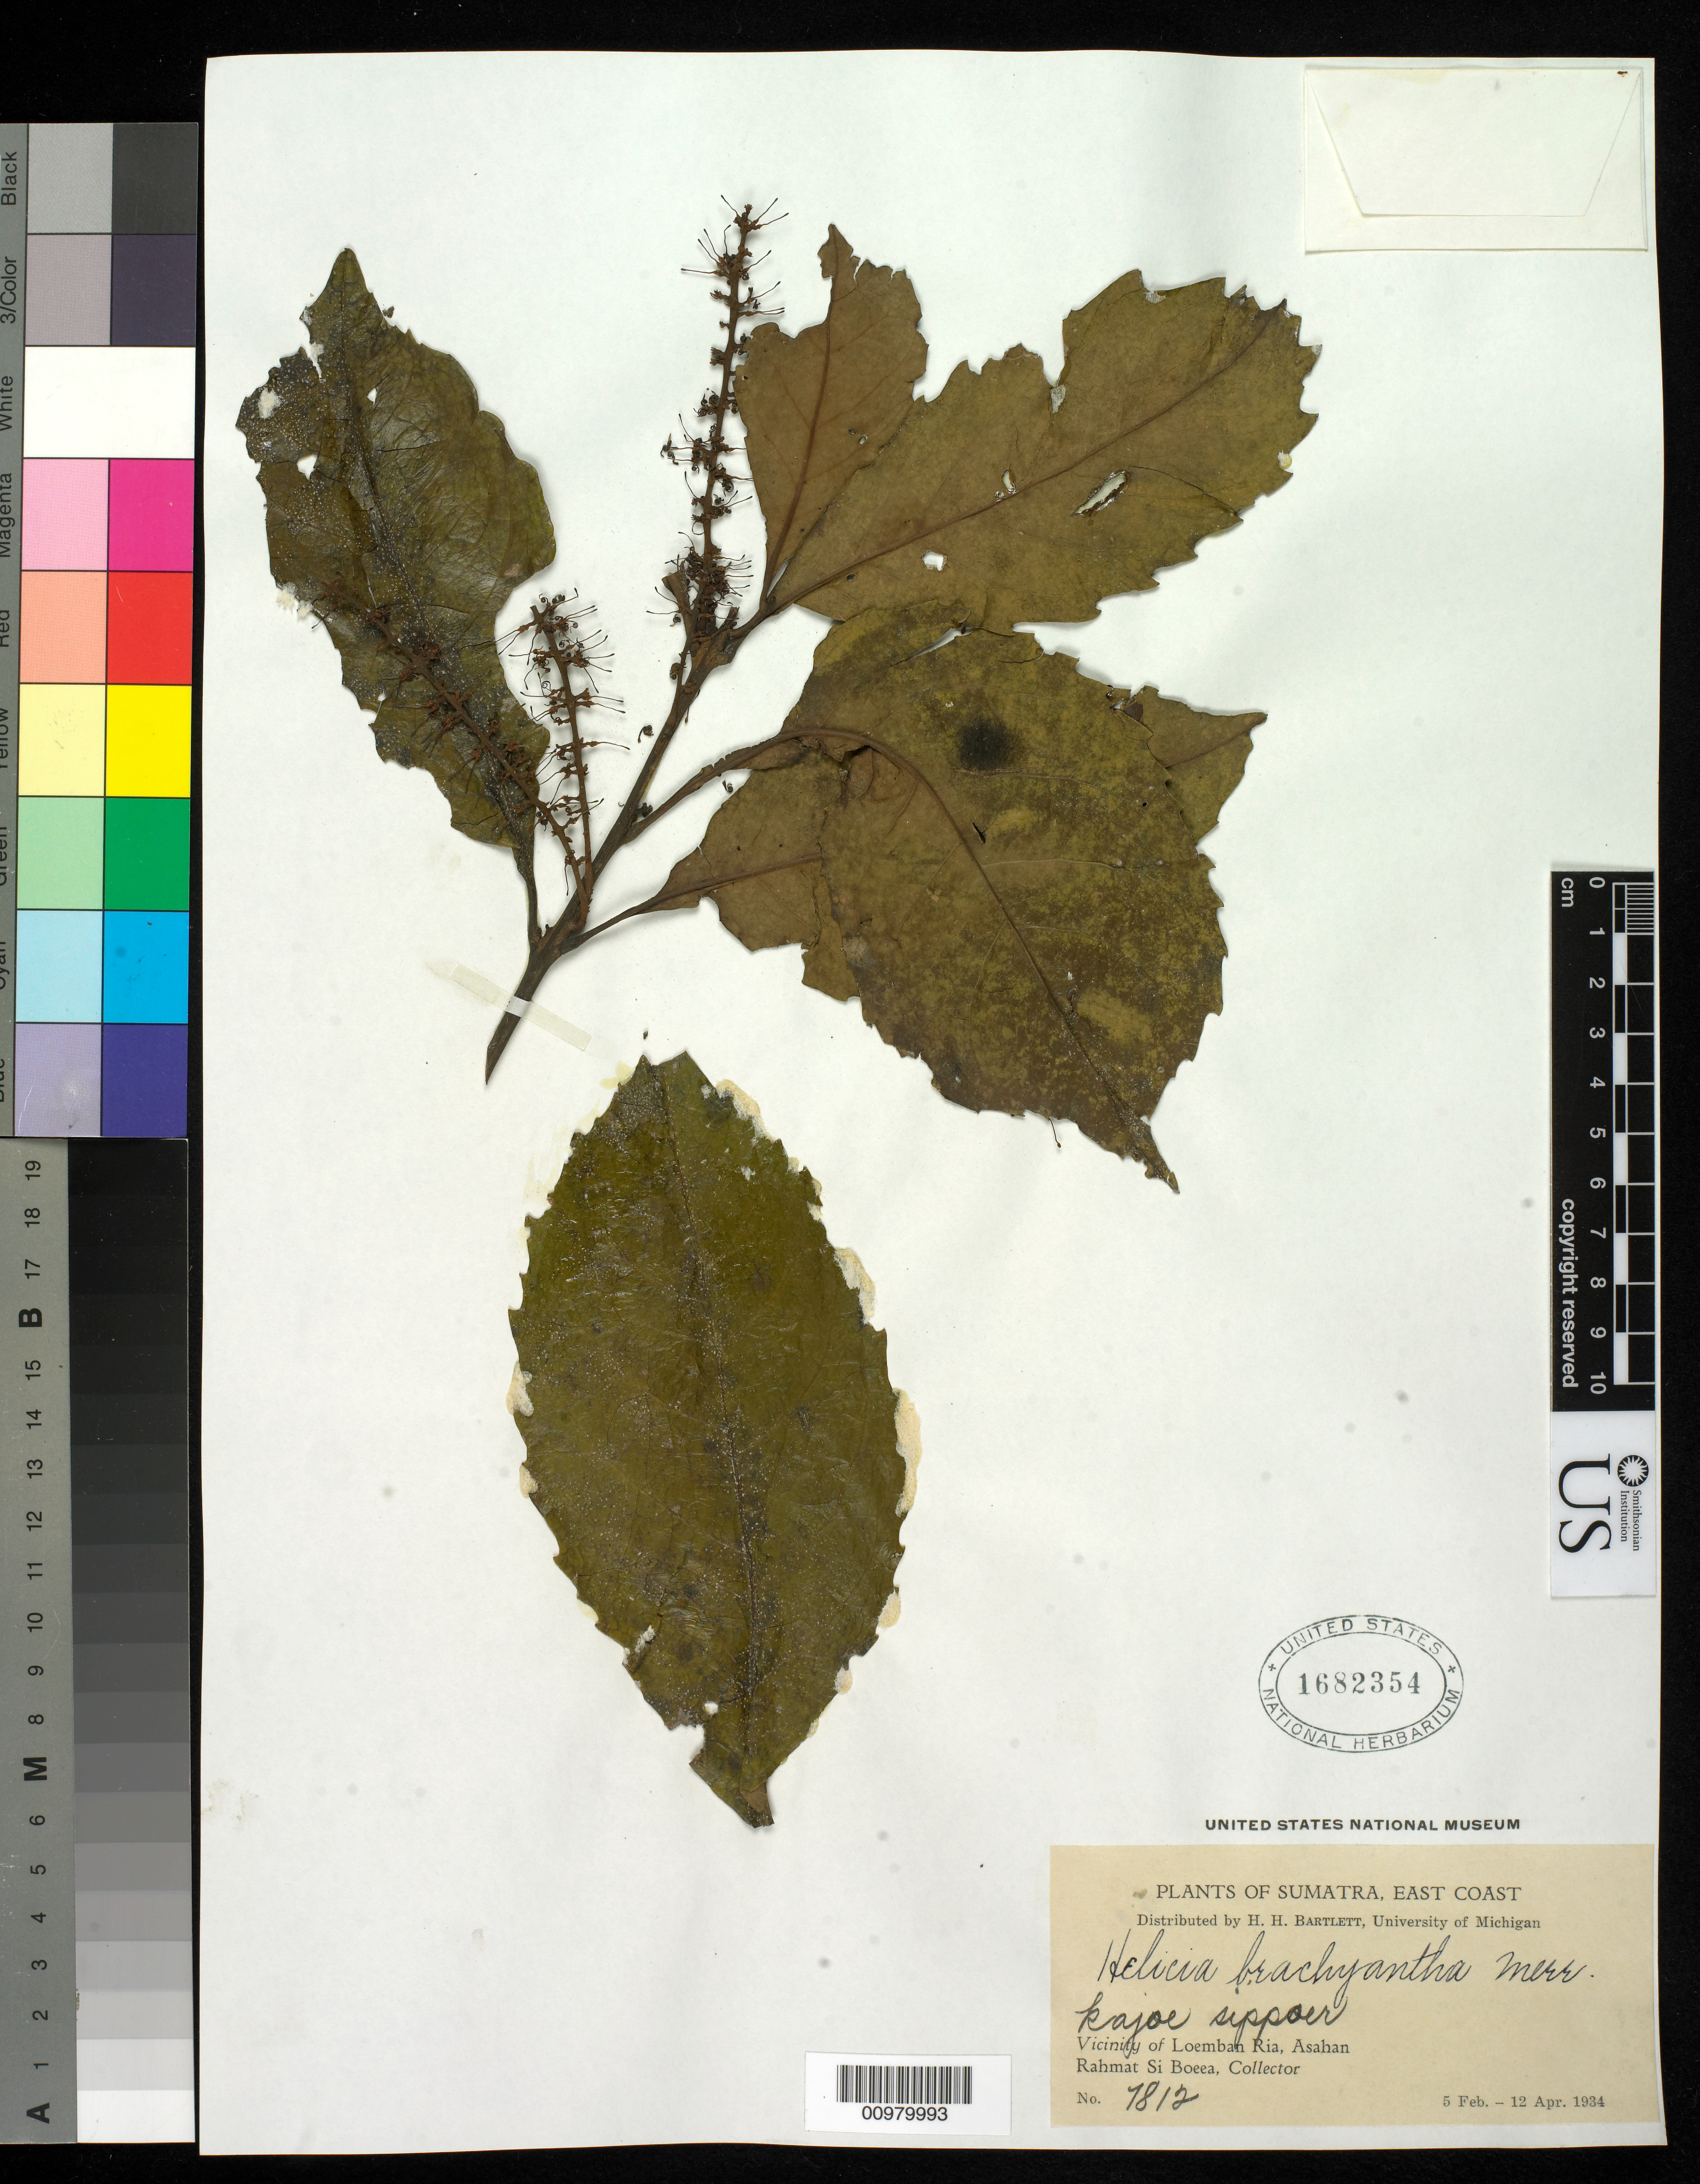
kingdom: Plantae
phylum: Tracheophyta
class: Magnoliopsida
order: Proteales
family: Proteaceae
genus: Helicia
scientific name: Helicia brachyantha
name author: Merr.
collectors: Rahmat Si Boeea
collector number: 7812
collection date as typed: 05 Feb 1934 to 12 Apr 1934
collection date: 1934-02-05/1934-04-12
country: Indonesia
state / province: Sumatra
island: Sumatra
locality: Vicinity of Loemban Ria, Asahan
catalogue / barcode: US 1682354